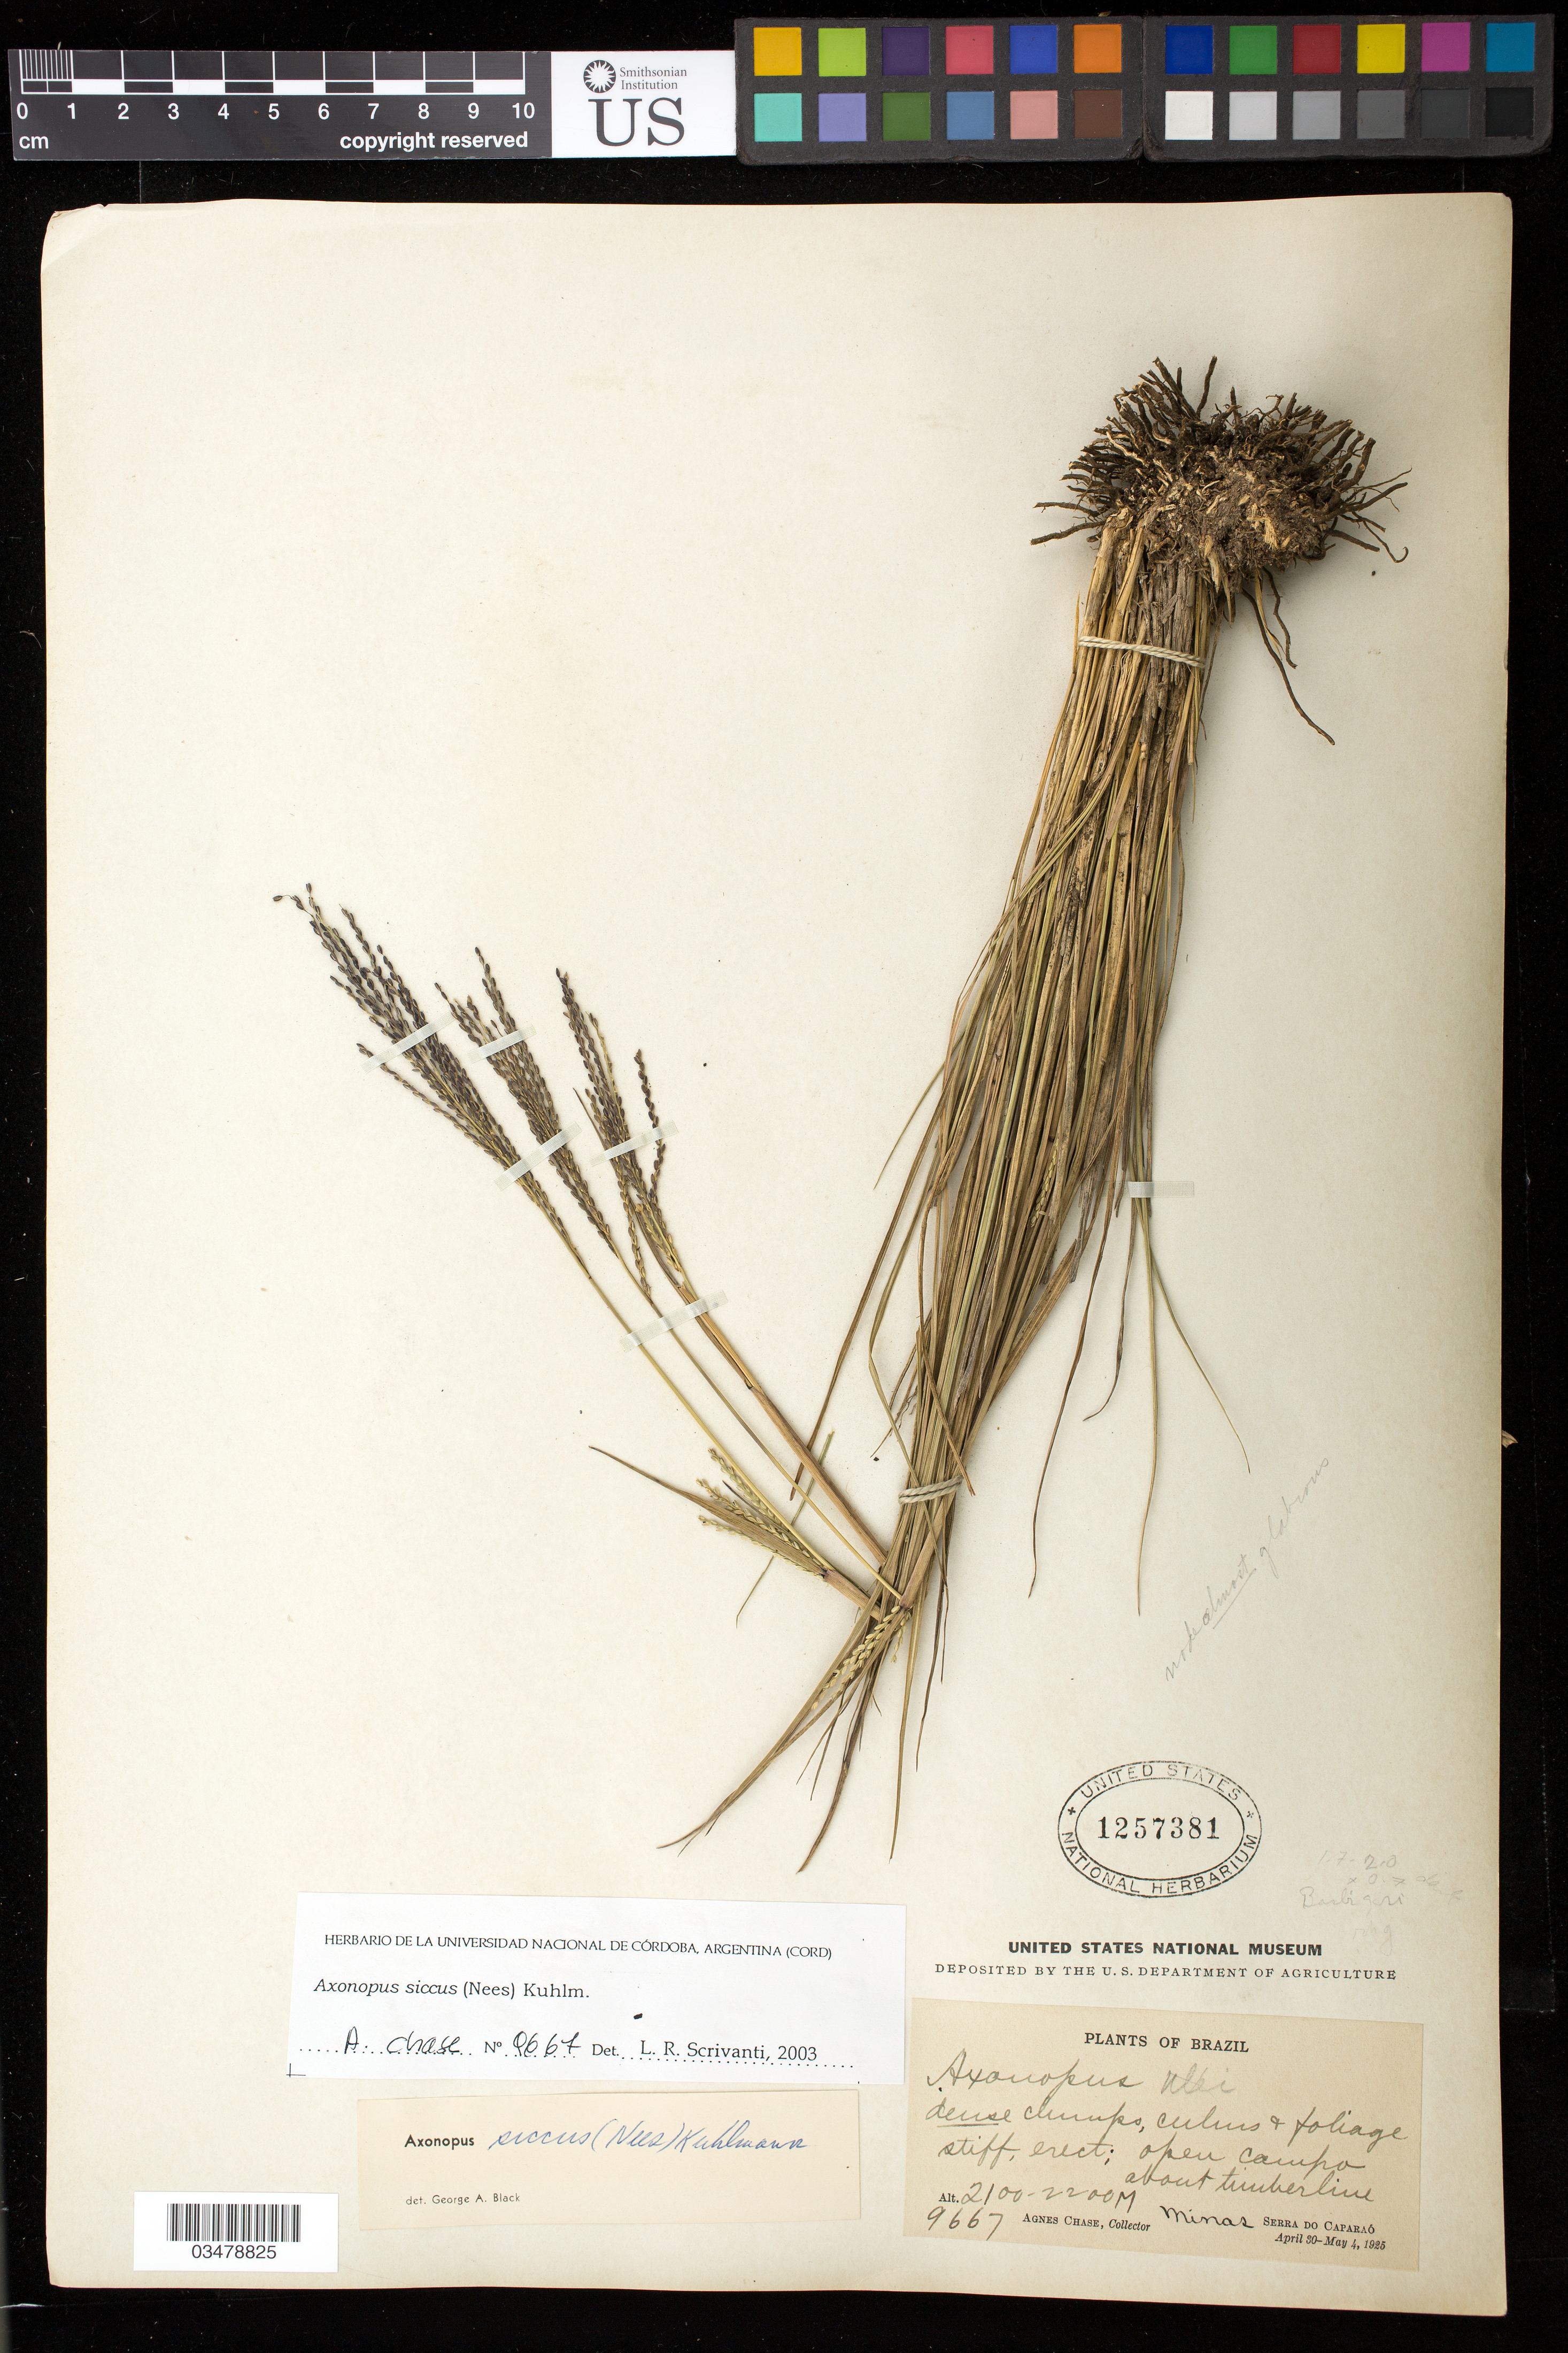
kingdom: Plantae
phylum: Tracheophyta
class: Liliopsida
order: Poales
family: Poaceae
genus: Axonopus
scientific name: Axonopus siccus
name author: (Nees) Kuhlm.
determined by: Scrivanti, L. R.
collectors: A. Chase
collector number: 9667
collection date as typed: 30 Apr 1925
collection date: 1925-04-30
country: Brazil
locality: Serra do caparao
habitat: Open campo about timberline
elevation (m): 2000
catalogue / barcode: US 1257381